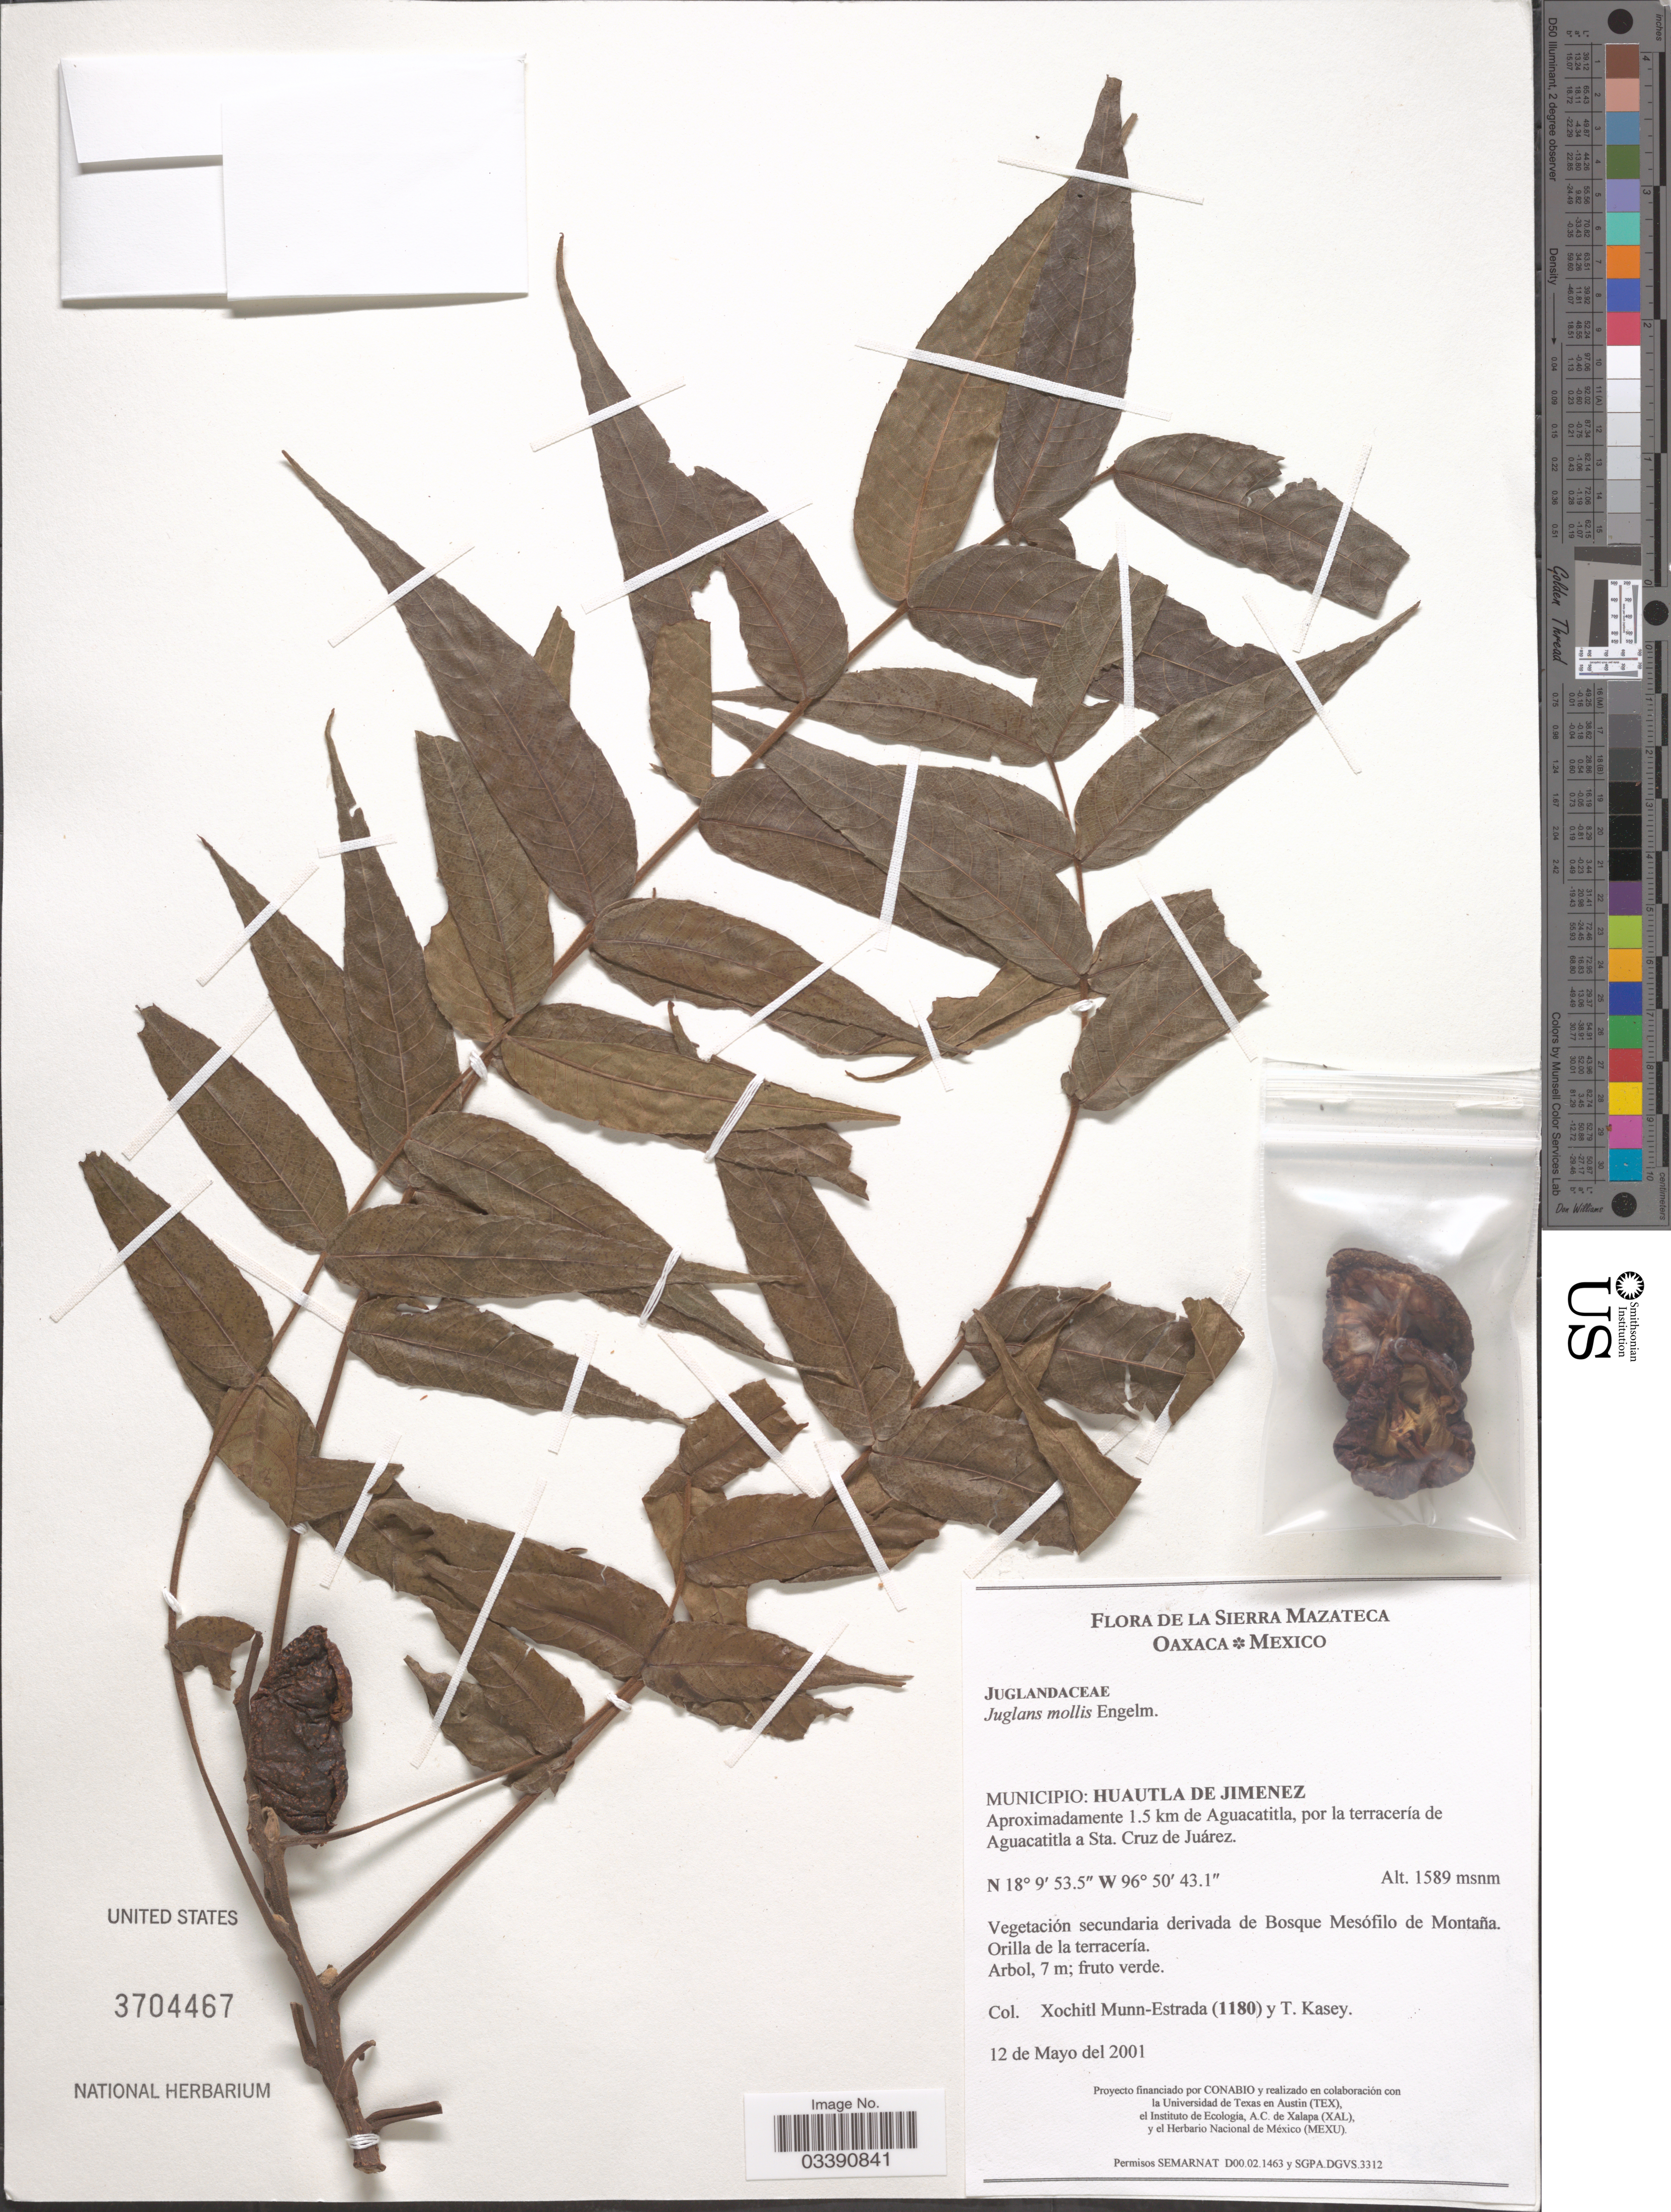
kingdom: Plantae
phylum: Tracheophyta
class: Magnoliopsida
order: Fagales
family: Juglandaceae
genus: Juglans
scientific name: Juglans mollis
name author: Engelm. ex Hemsl.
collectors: X. Munn-Estrada & T. Kasey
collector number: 1180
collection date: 2001-05-12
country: Mexico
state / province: Oaxaca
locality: La Sierra Mazateca. Municipio: Huautla de Jimenez. Aproximadamente 1.5 km de Aguacatitla, por la terracería de Aguacatitla a Sta. Cruz de Juárez.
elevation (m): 1589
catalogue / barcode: US 3704467